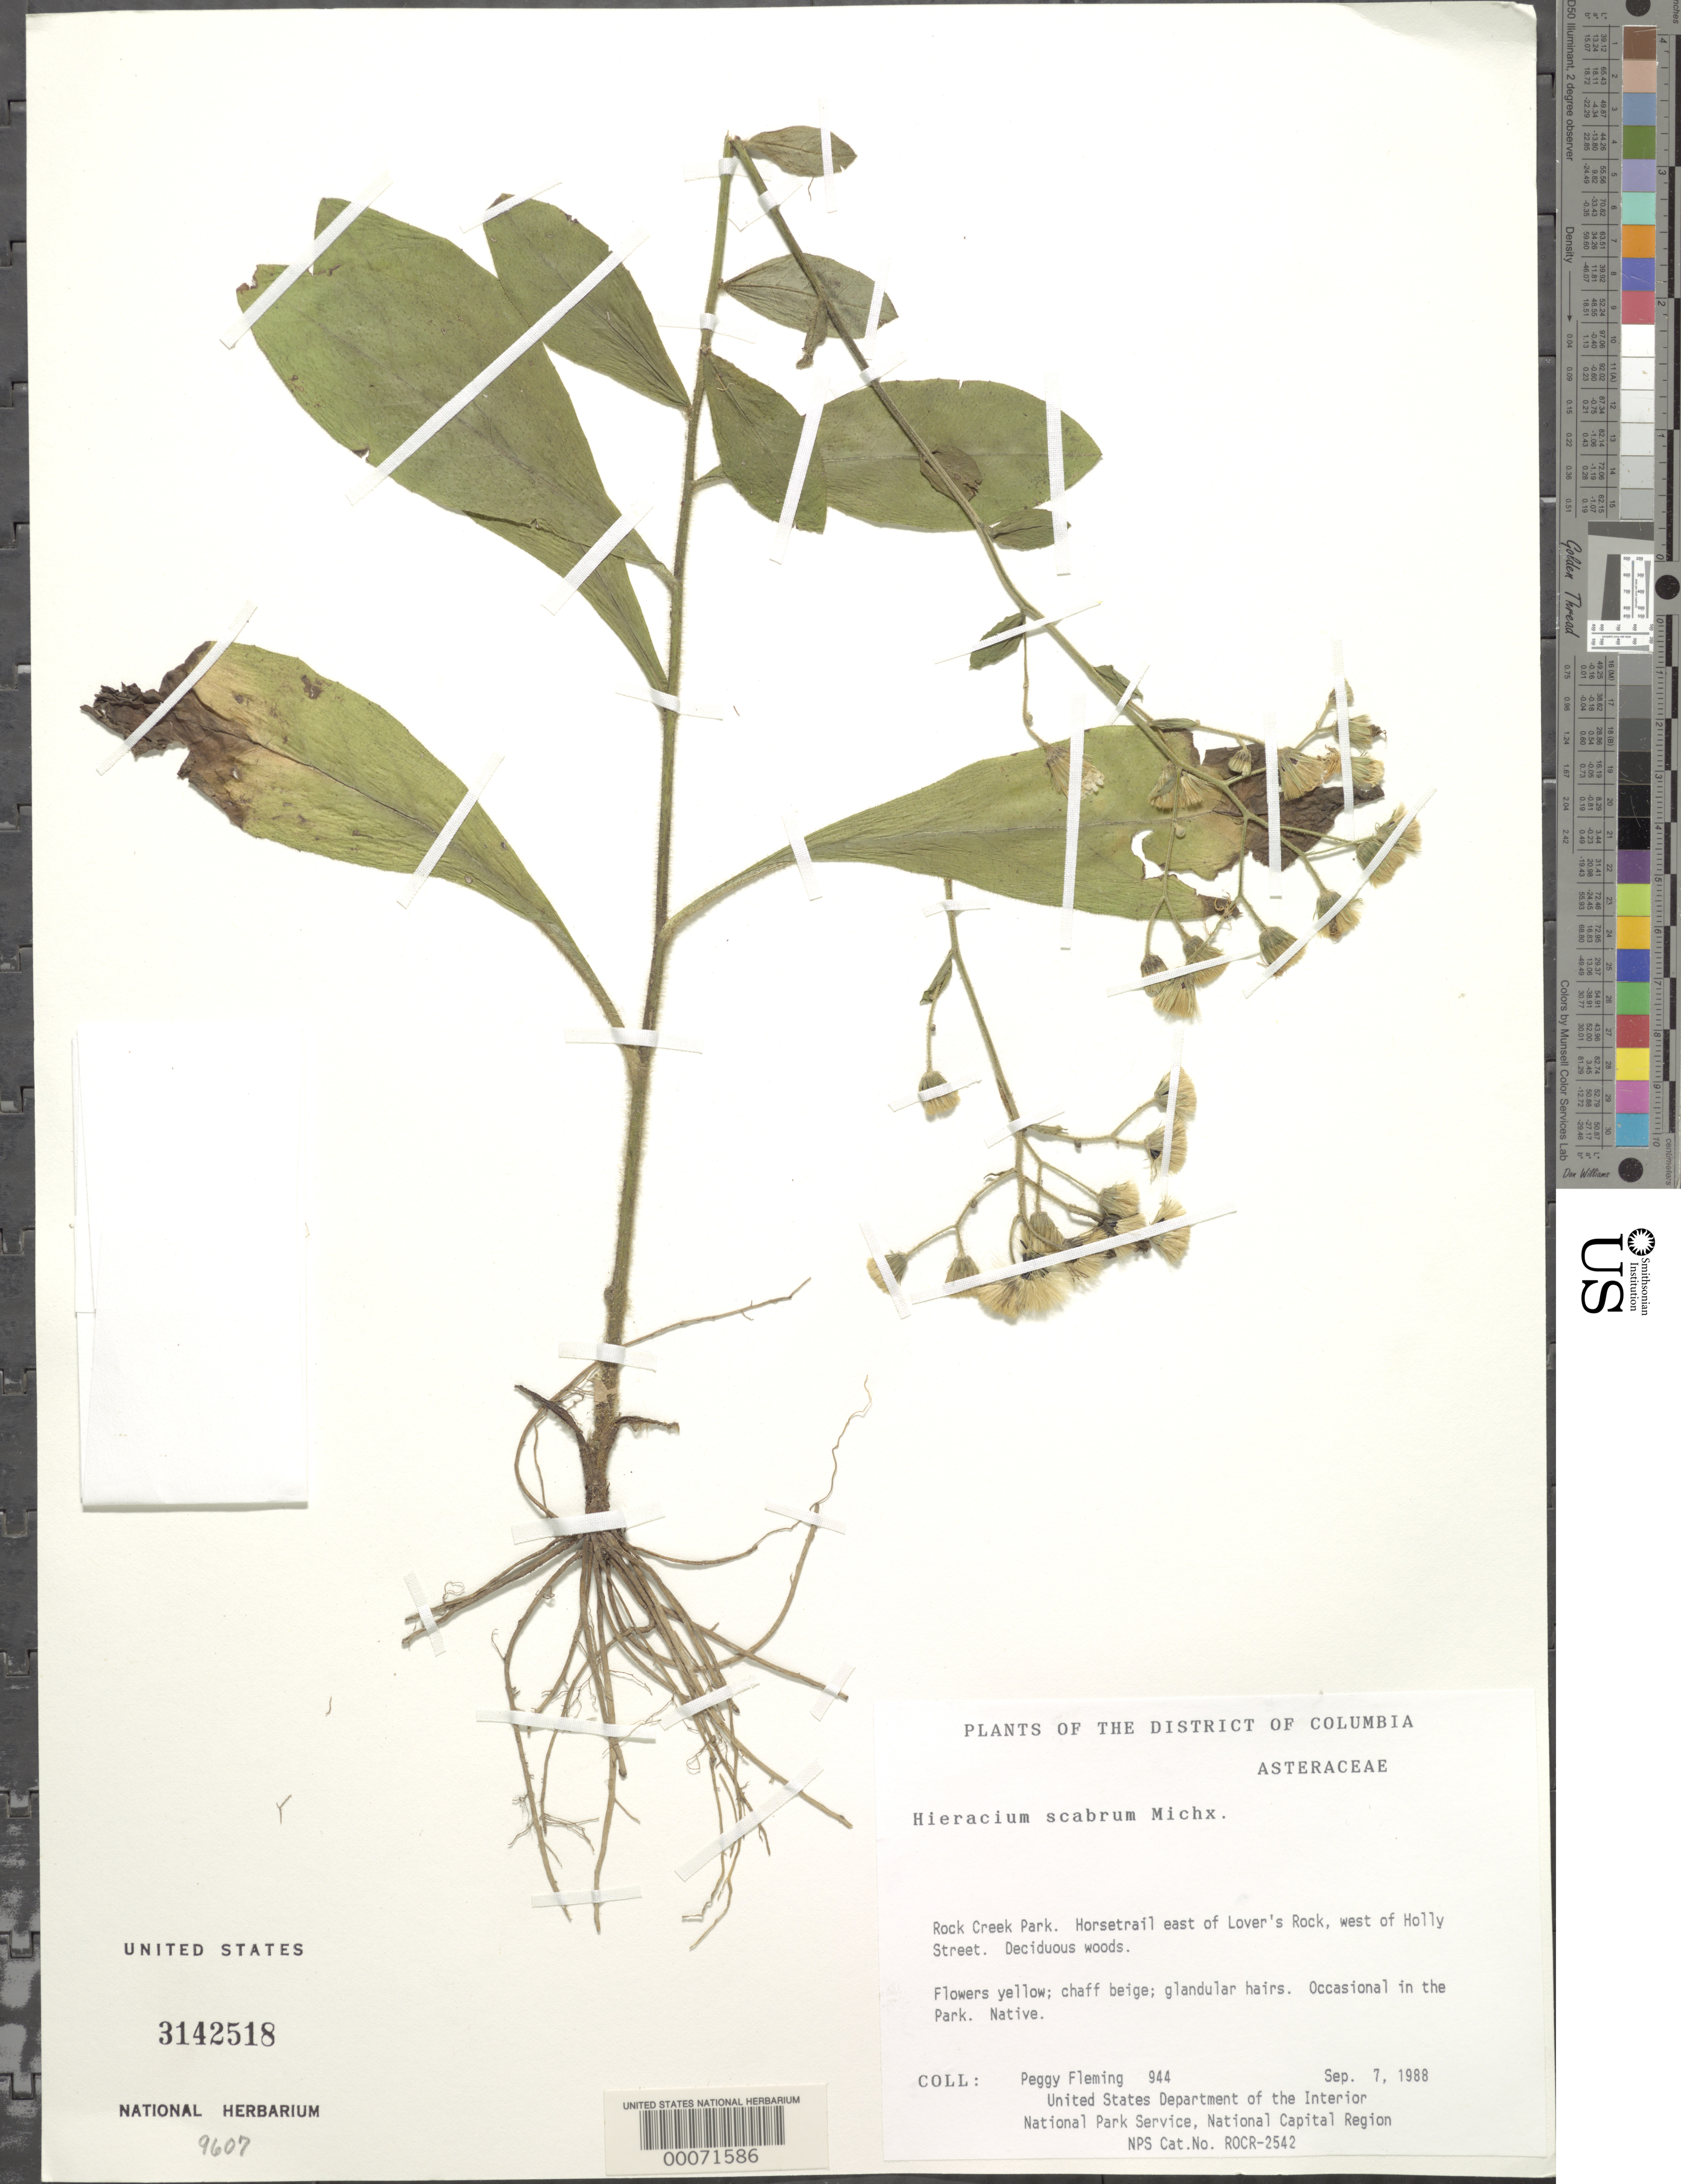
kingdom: Plantae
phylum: Tracheophyta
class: Magnoliopsida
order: Asterales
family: Asteraceae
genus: Pilosella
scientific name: Pilosella verruculata subsp. verruculata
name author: (Link) Soják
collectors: P. Fleming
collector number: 84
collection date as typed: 07 Sep 1988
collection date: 1988-09-07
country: United States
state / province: District of Columbia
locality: Rock Creek Park, Lover's Rock W of Holly Street Rock Creek Park & vicinity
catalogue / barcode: US 3142518